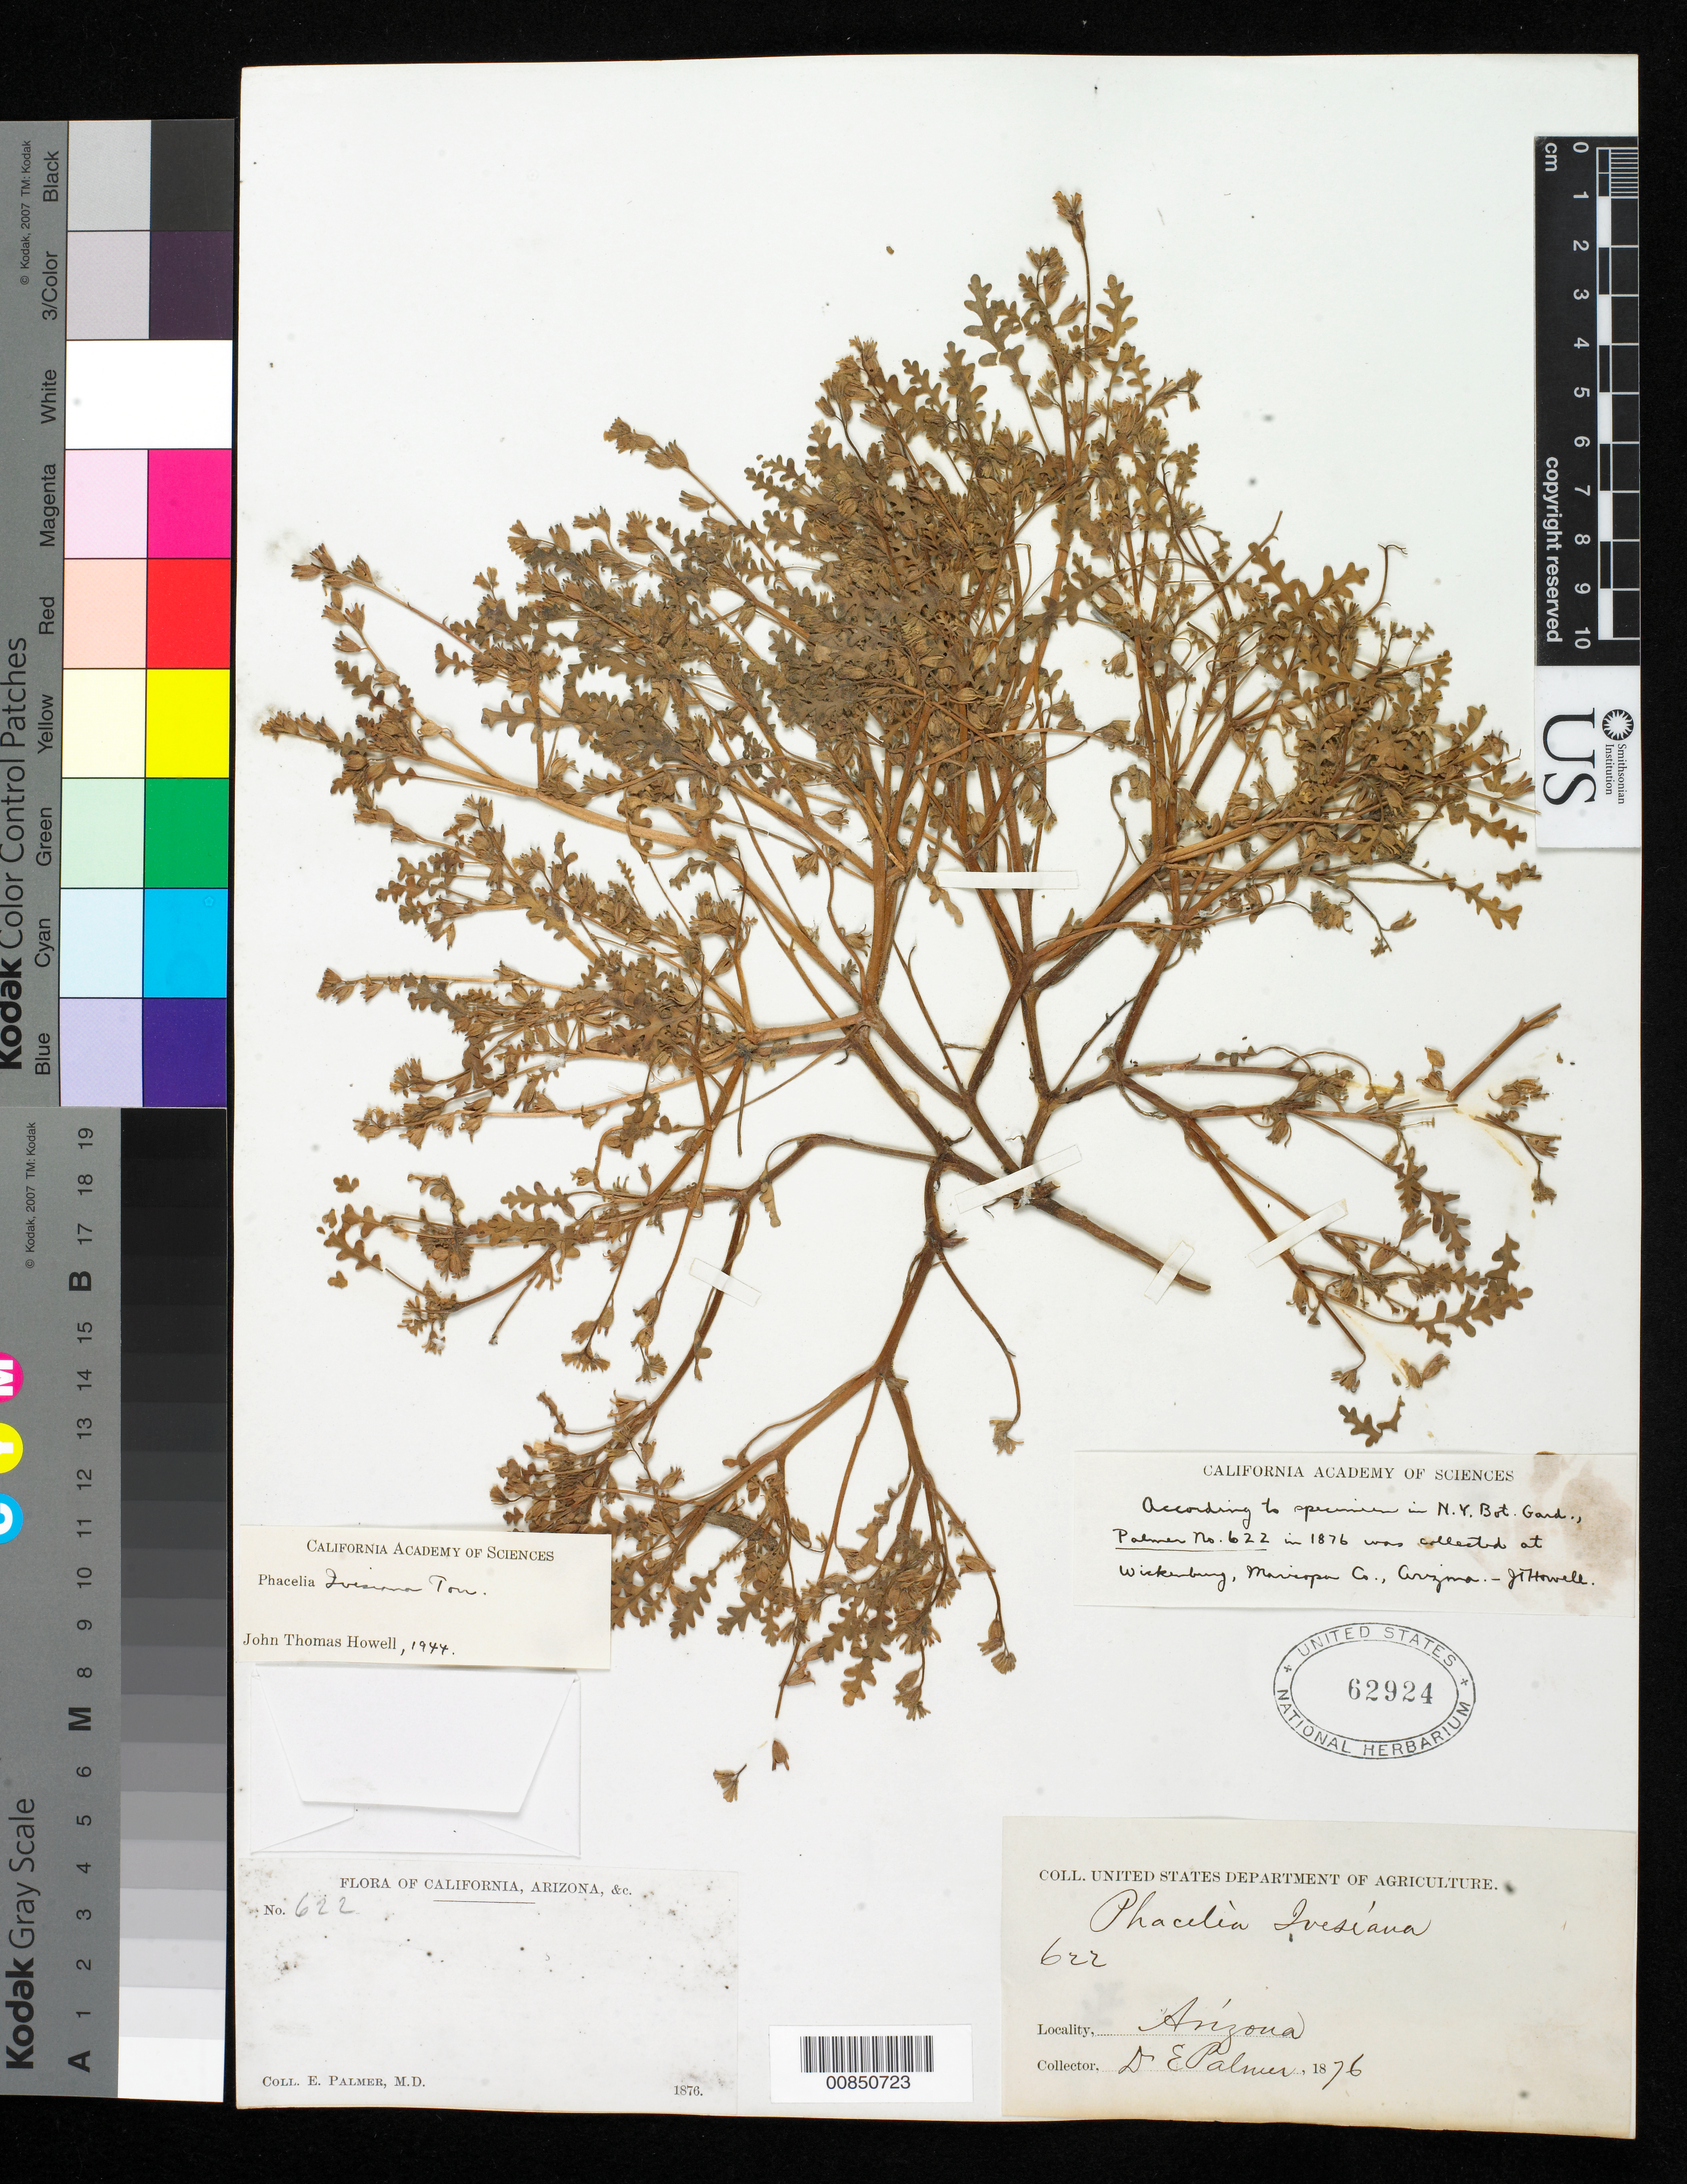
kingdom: Plantae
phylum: Tracheophyta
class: Magnoliopsida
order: Boraginales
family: Hydrophyllaceae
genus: Phacelia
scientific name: Phacelia ivesiana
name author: Torr.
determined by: Howell, J. T.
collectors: E. Palmer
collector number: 622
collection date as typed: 1876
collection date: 1876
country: United States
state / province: Arizona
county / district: Maricopa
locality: Wickenburg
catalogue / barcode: US 62924